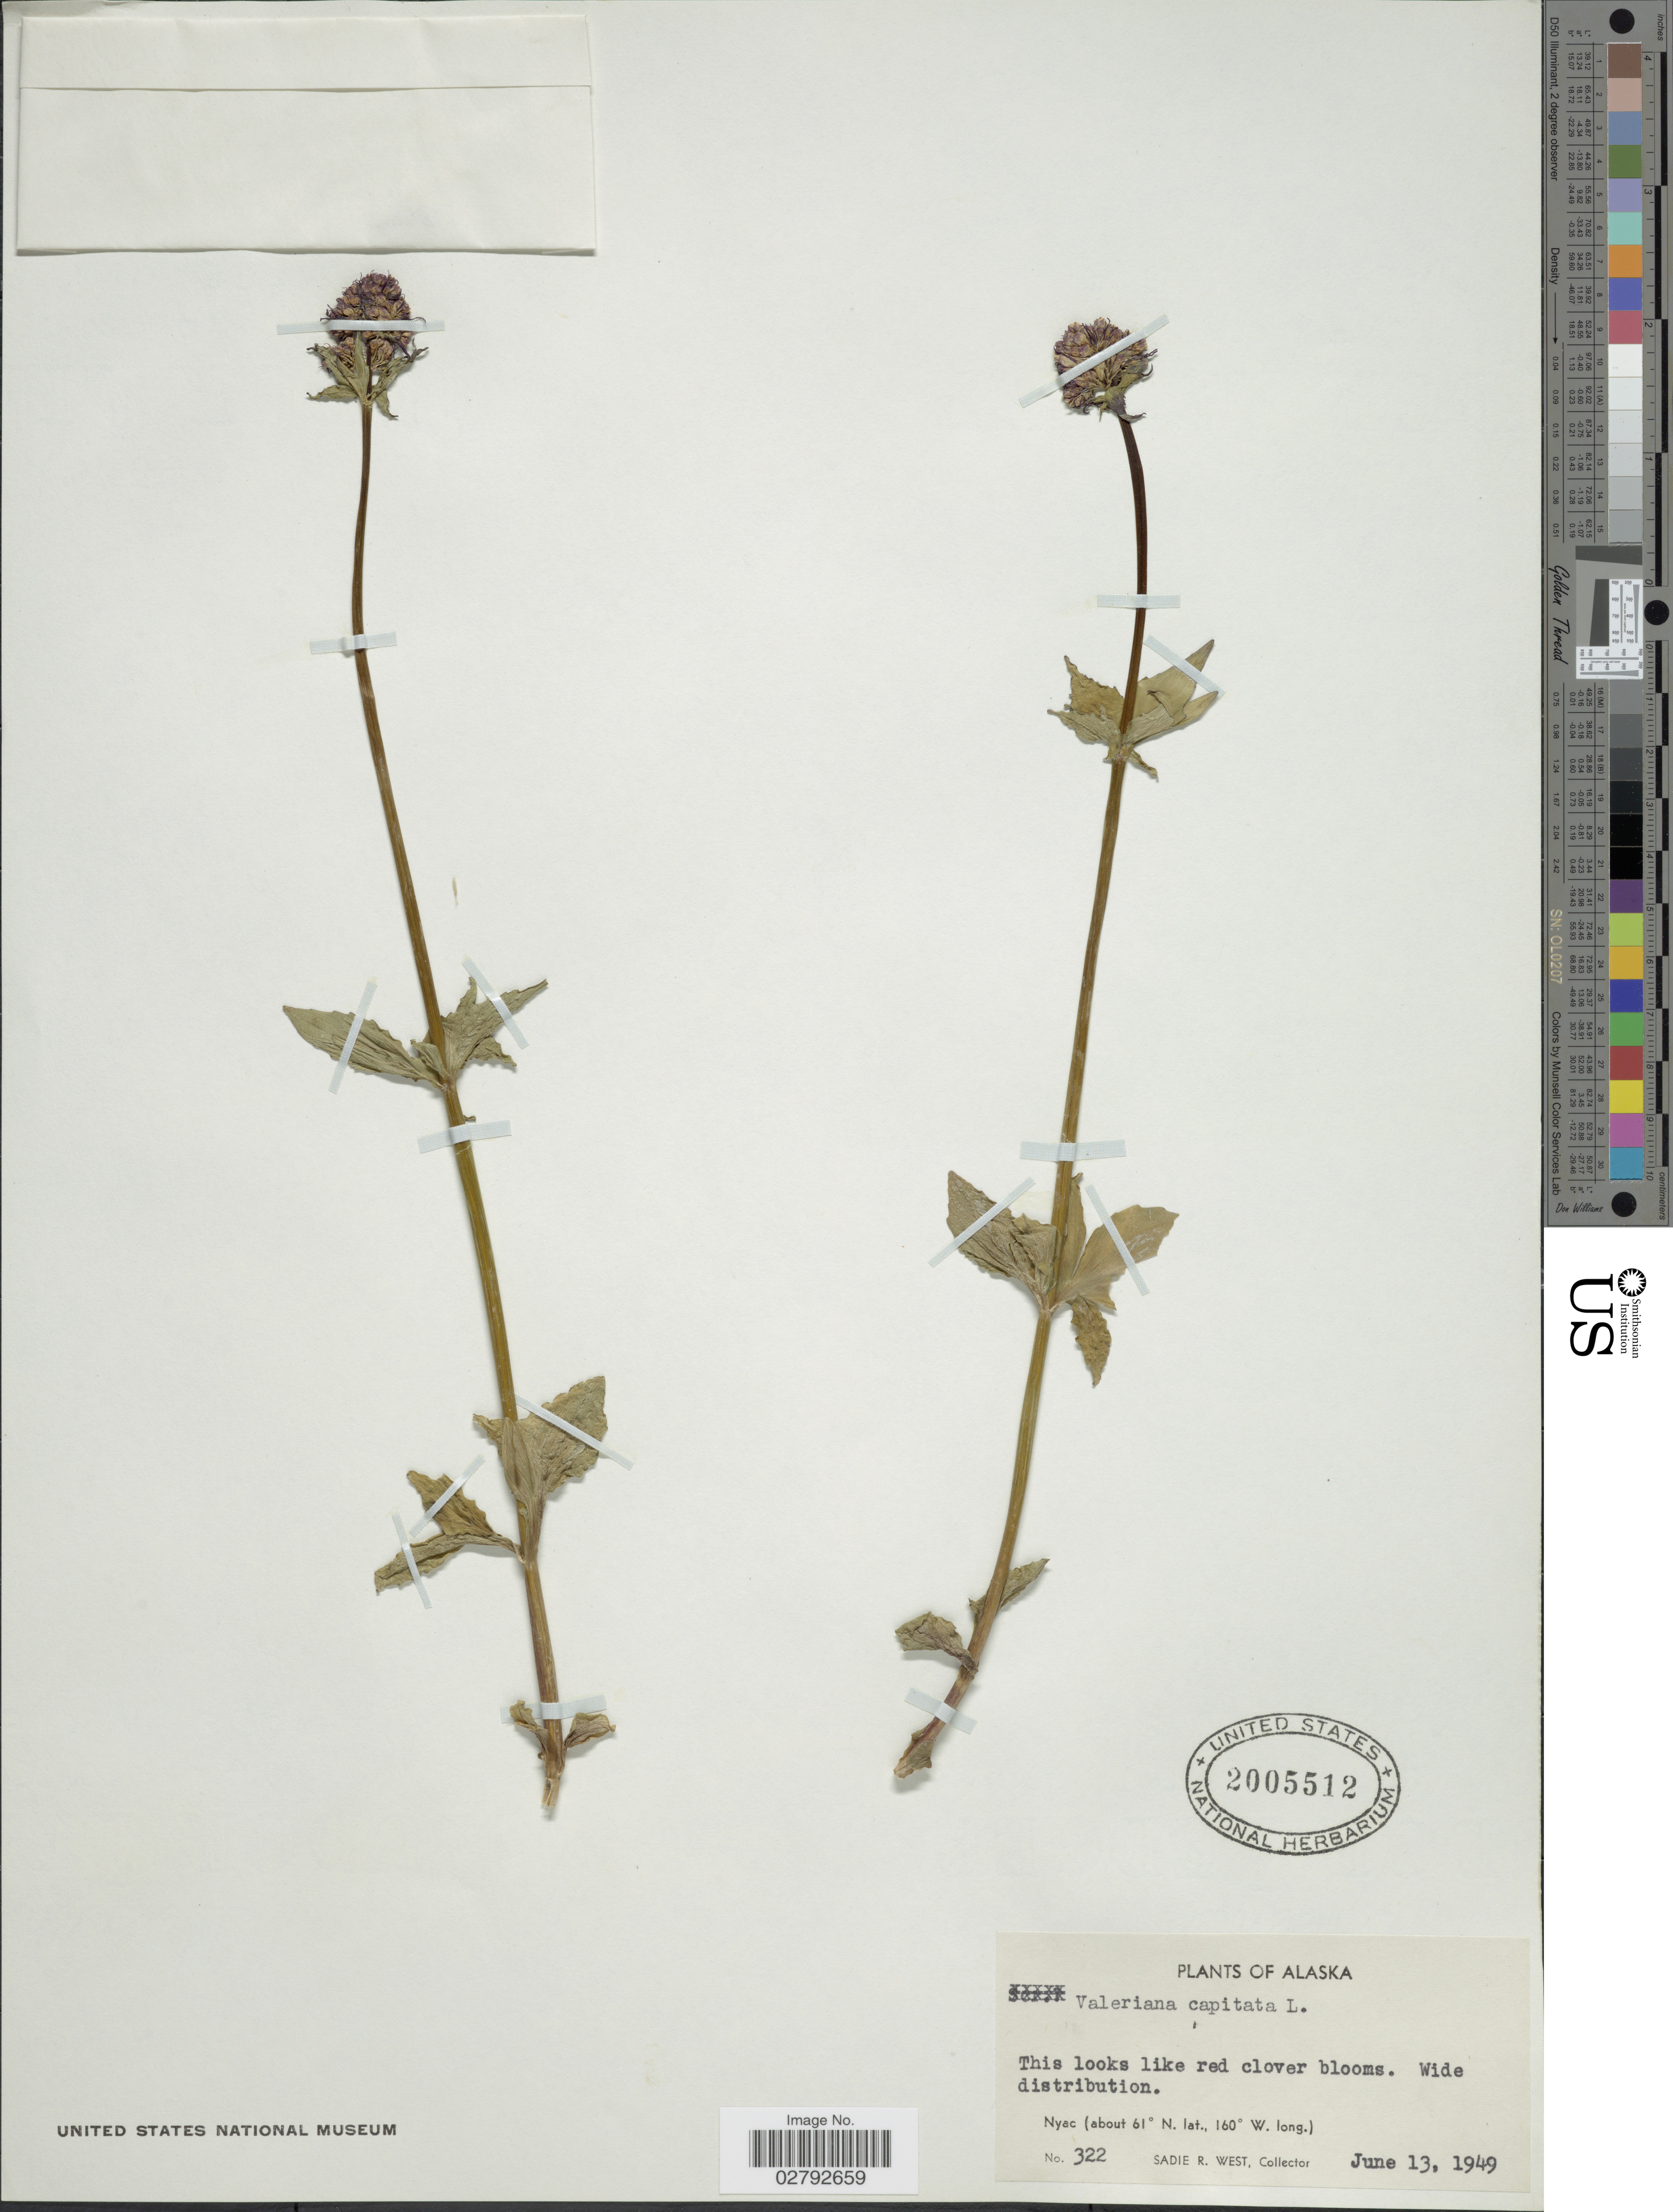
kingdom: Plantae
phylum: Tracheophyta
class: Magnoliopsida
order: Dipsacales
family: Caprifoliaceae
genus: Valeriana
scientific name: Valeriana capitata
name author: Link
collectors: S. R. West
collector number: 322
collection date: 1949-06-13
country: United States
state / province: Alaska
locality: Nyac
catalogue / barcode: US 2005512